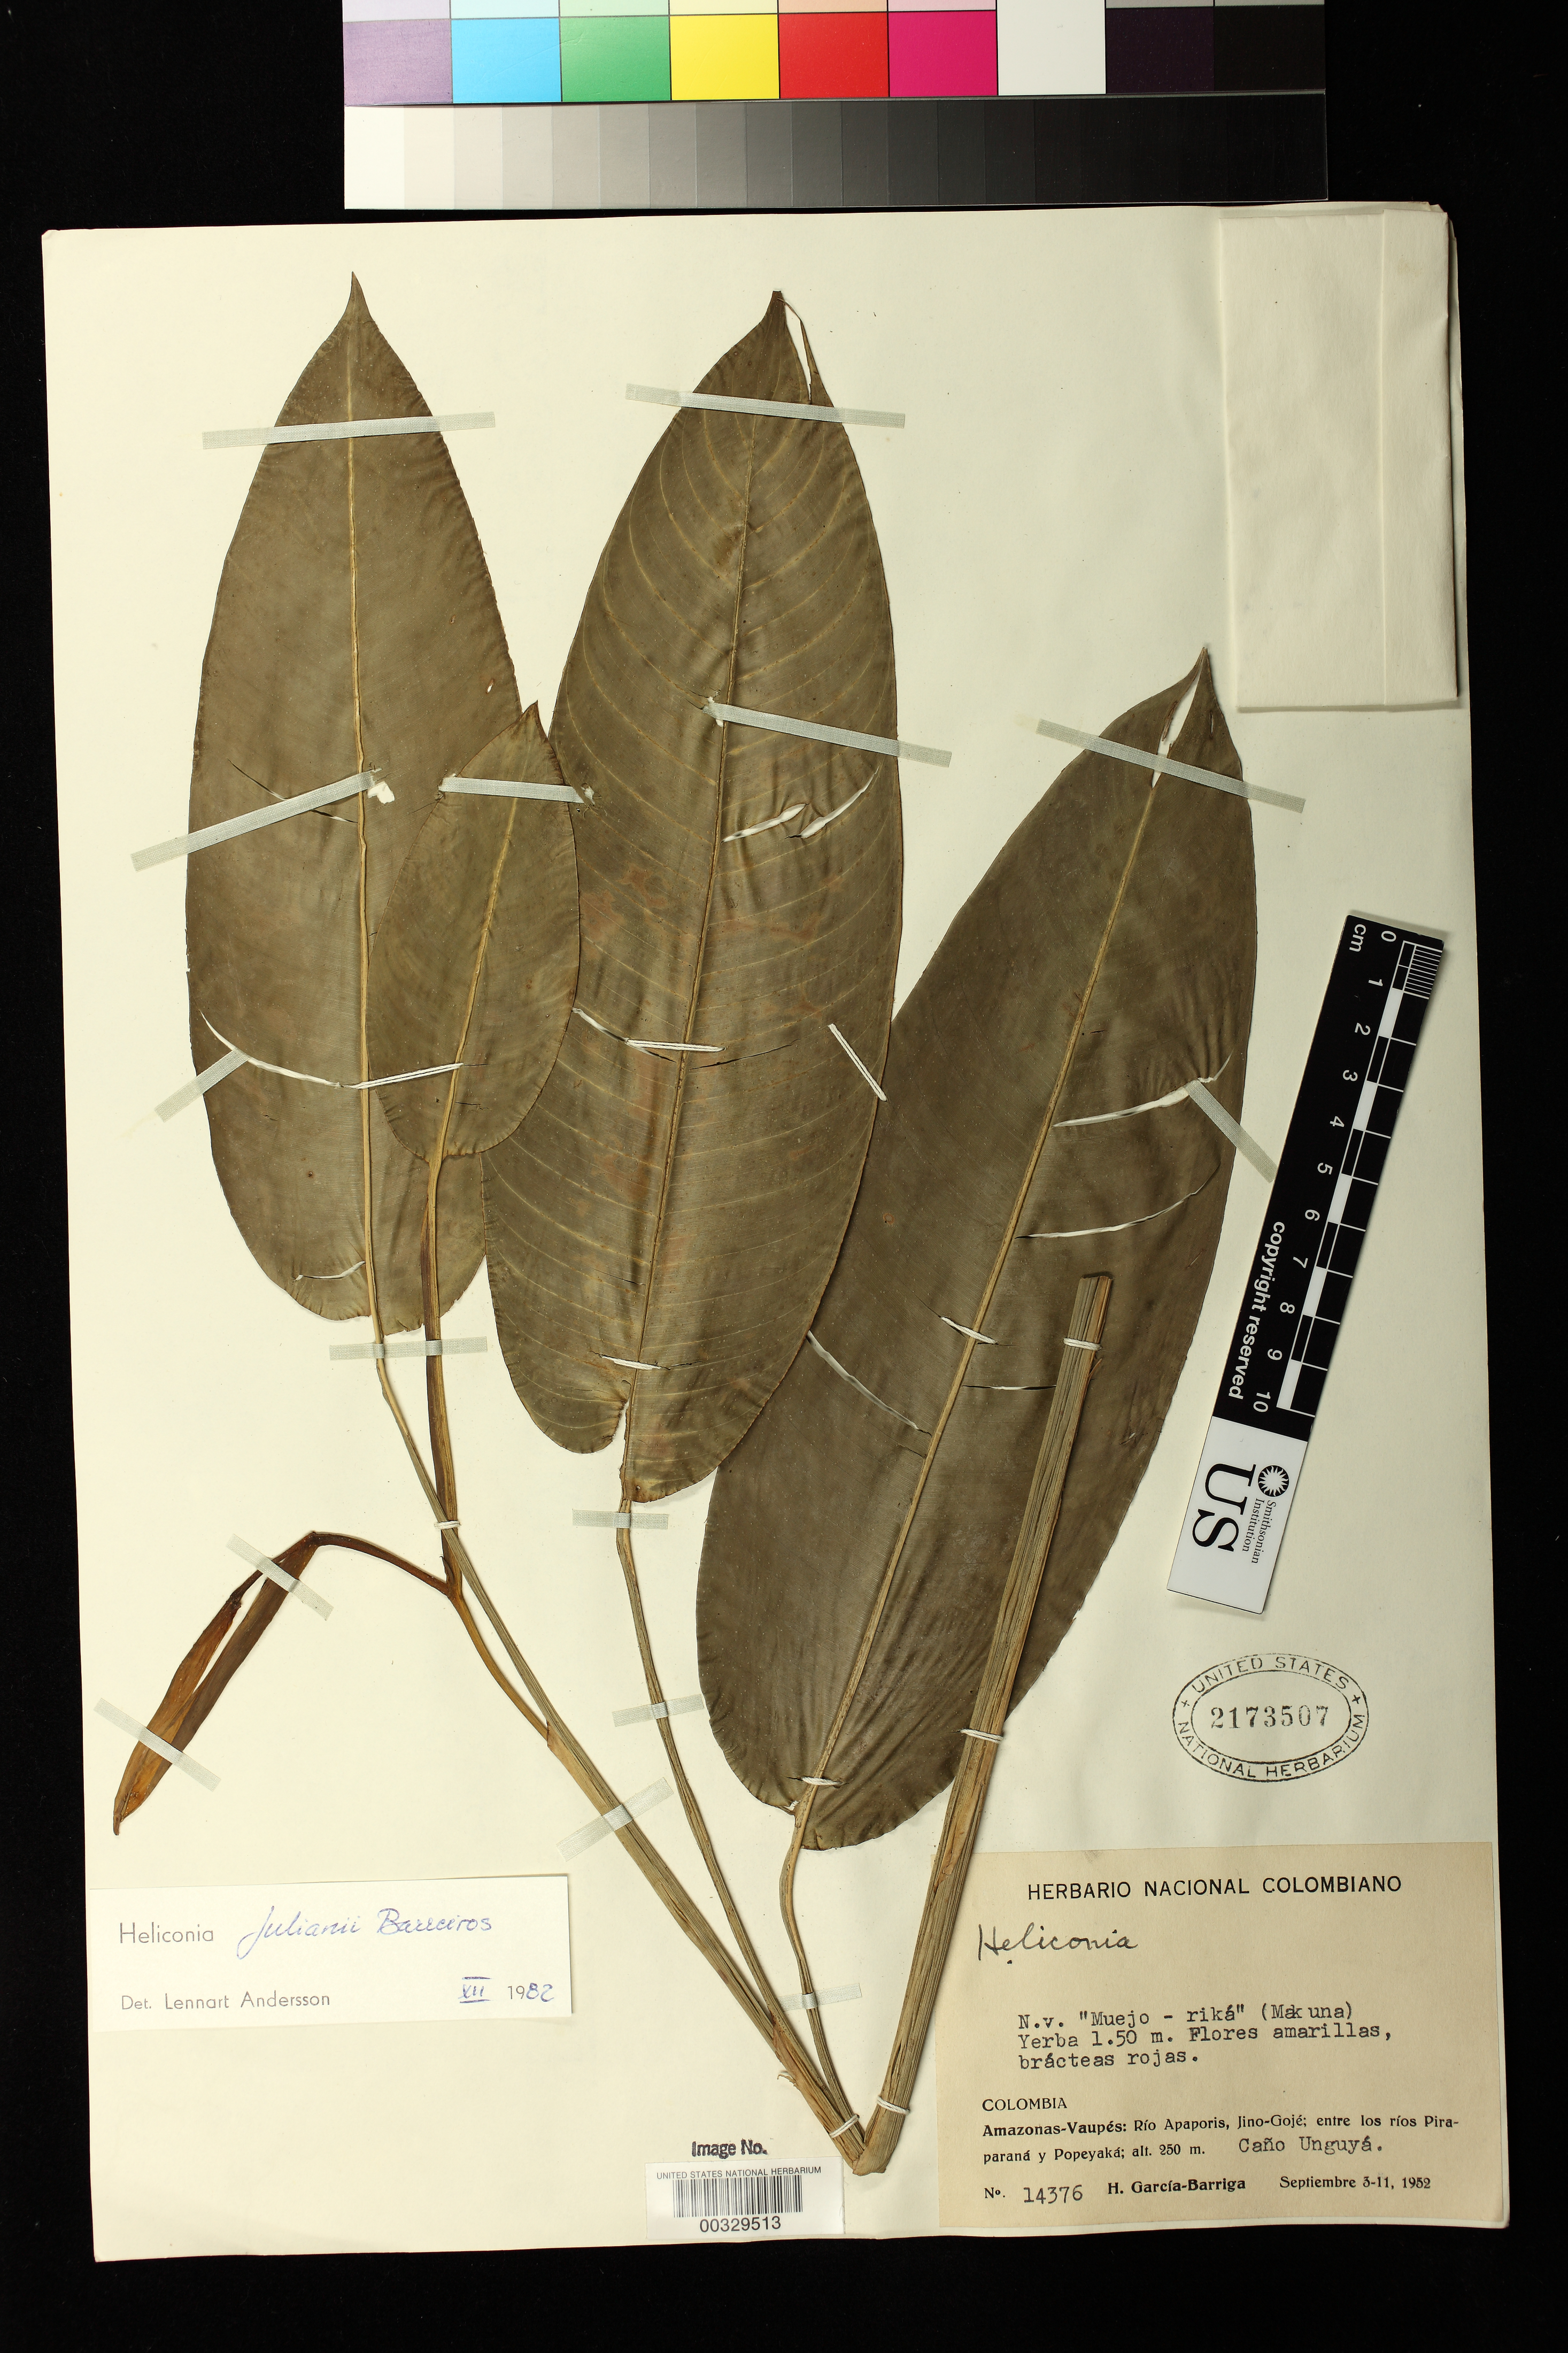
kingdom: Plantae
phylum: Tracheophyta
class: Liliopsida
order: Zingiberales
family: Heliconiaceae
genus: Heliconia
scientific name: Heliconia julianii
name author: Barreiros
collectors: H. García Barriga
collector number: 14376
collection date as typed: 03 Sep 1952 to 11 Sep 1952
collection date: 1952-09-03/1952-09-11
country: Colombia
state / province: Amazônas / Vaupés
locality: Amazonas-Vaupes, Rio Apaporis, Jinogojé, between los Rios Piraparana and Popeyaka, Caño Unguya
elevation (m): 250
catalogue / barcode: US 2173507